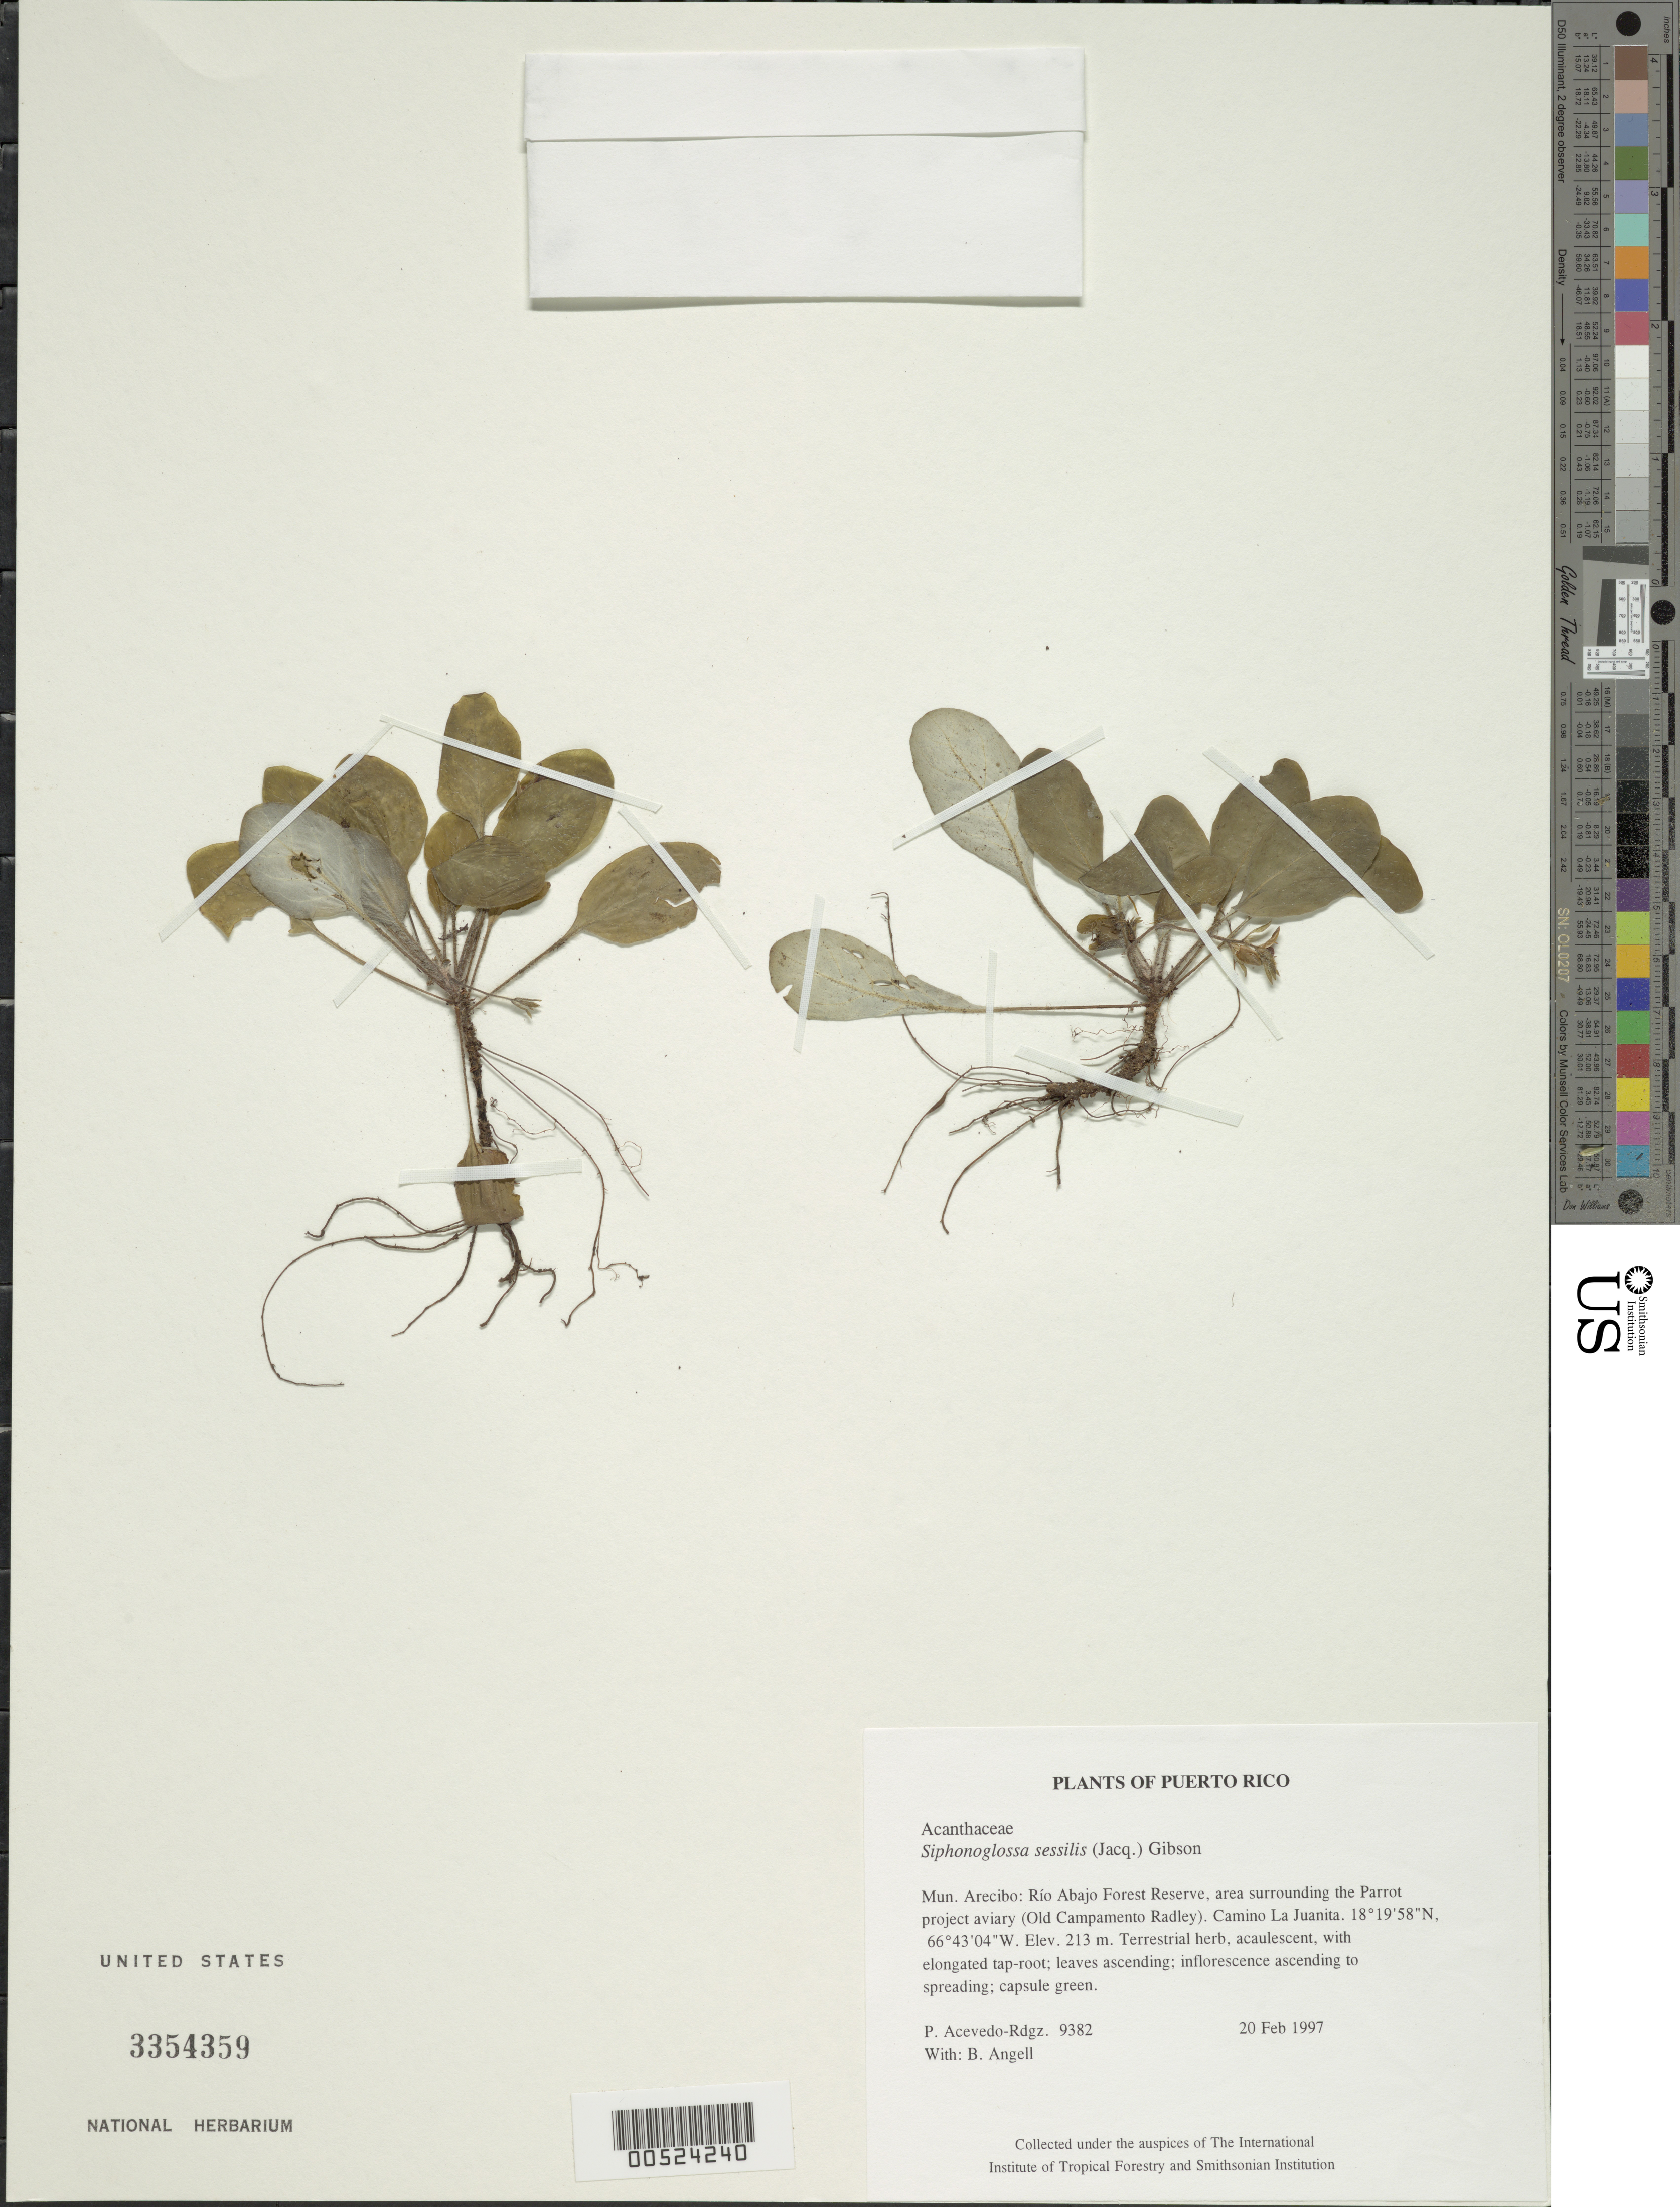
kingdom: Plantae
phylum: Tracheophyta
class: Magnoliopsida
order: Lamiales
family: Acanthaceae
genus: Siphonoglossa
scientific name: Siphonoglossa sessilis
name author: (Jacq.) D.N. Gibson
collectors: P. Acevedo-Rodr. & Bobbi Angell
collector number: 9382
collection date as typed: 20 Feb 1997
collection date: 1997-02-20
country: Puerto Rico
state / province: Arecibo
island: Puerto Rico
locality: Arecibo; Río Abajo Forest Reserve, area surrounding the Parrot project aviary (Old Campamento Radley). Camino La Juanita.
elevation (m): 213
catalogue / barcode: US 3354359